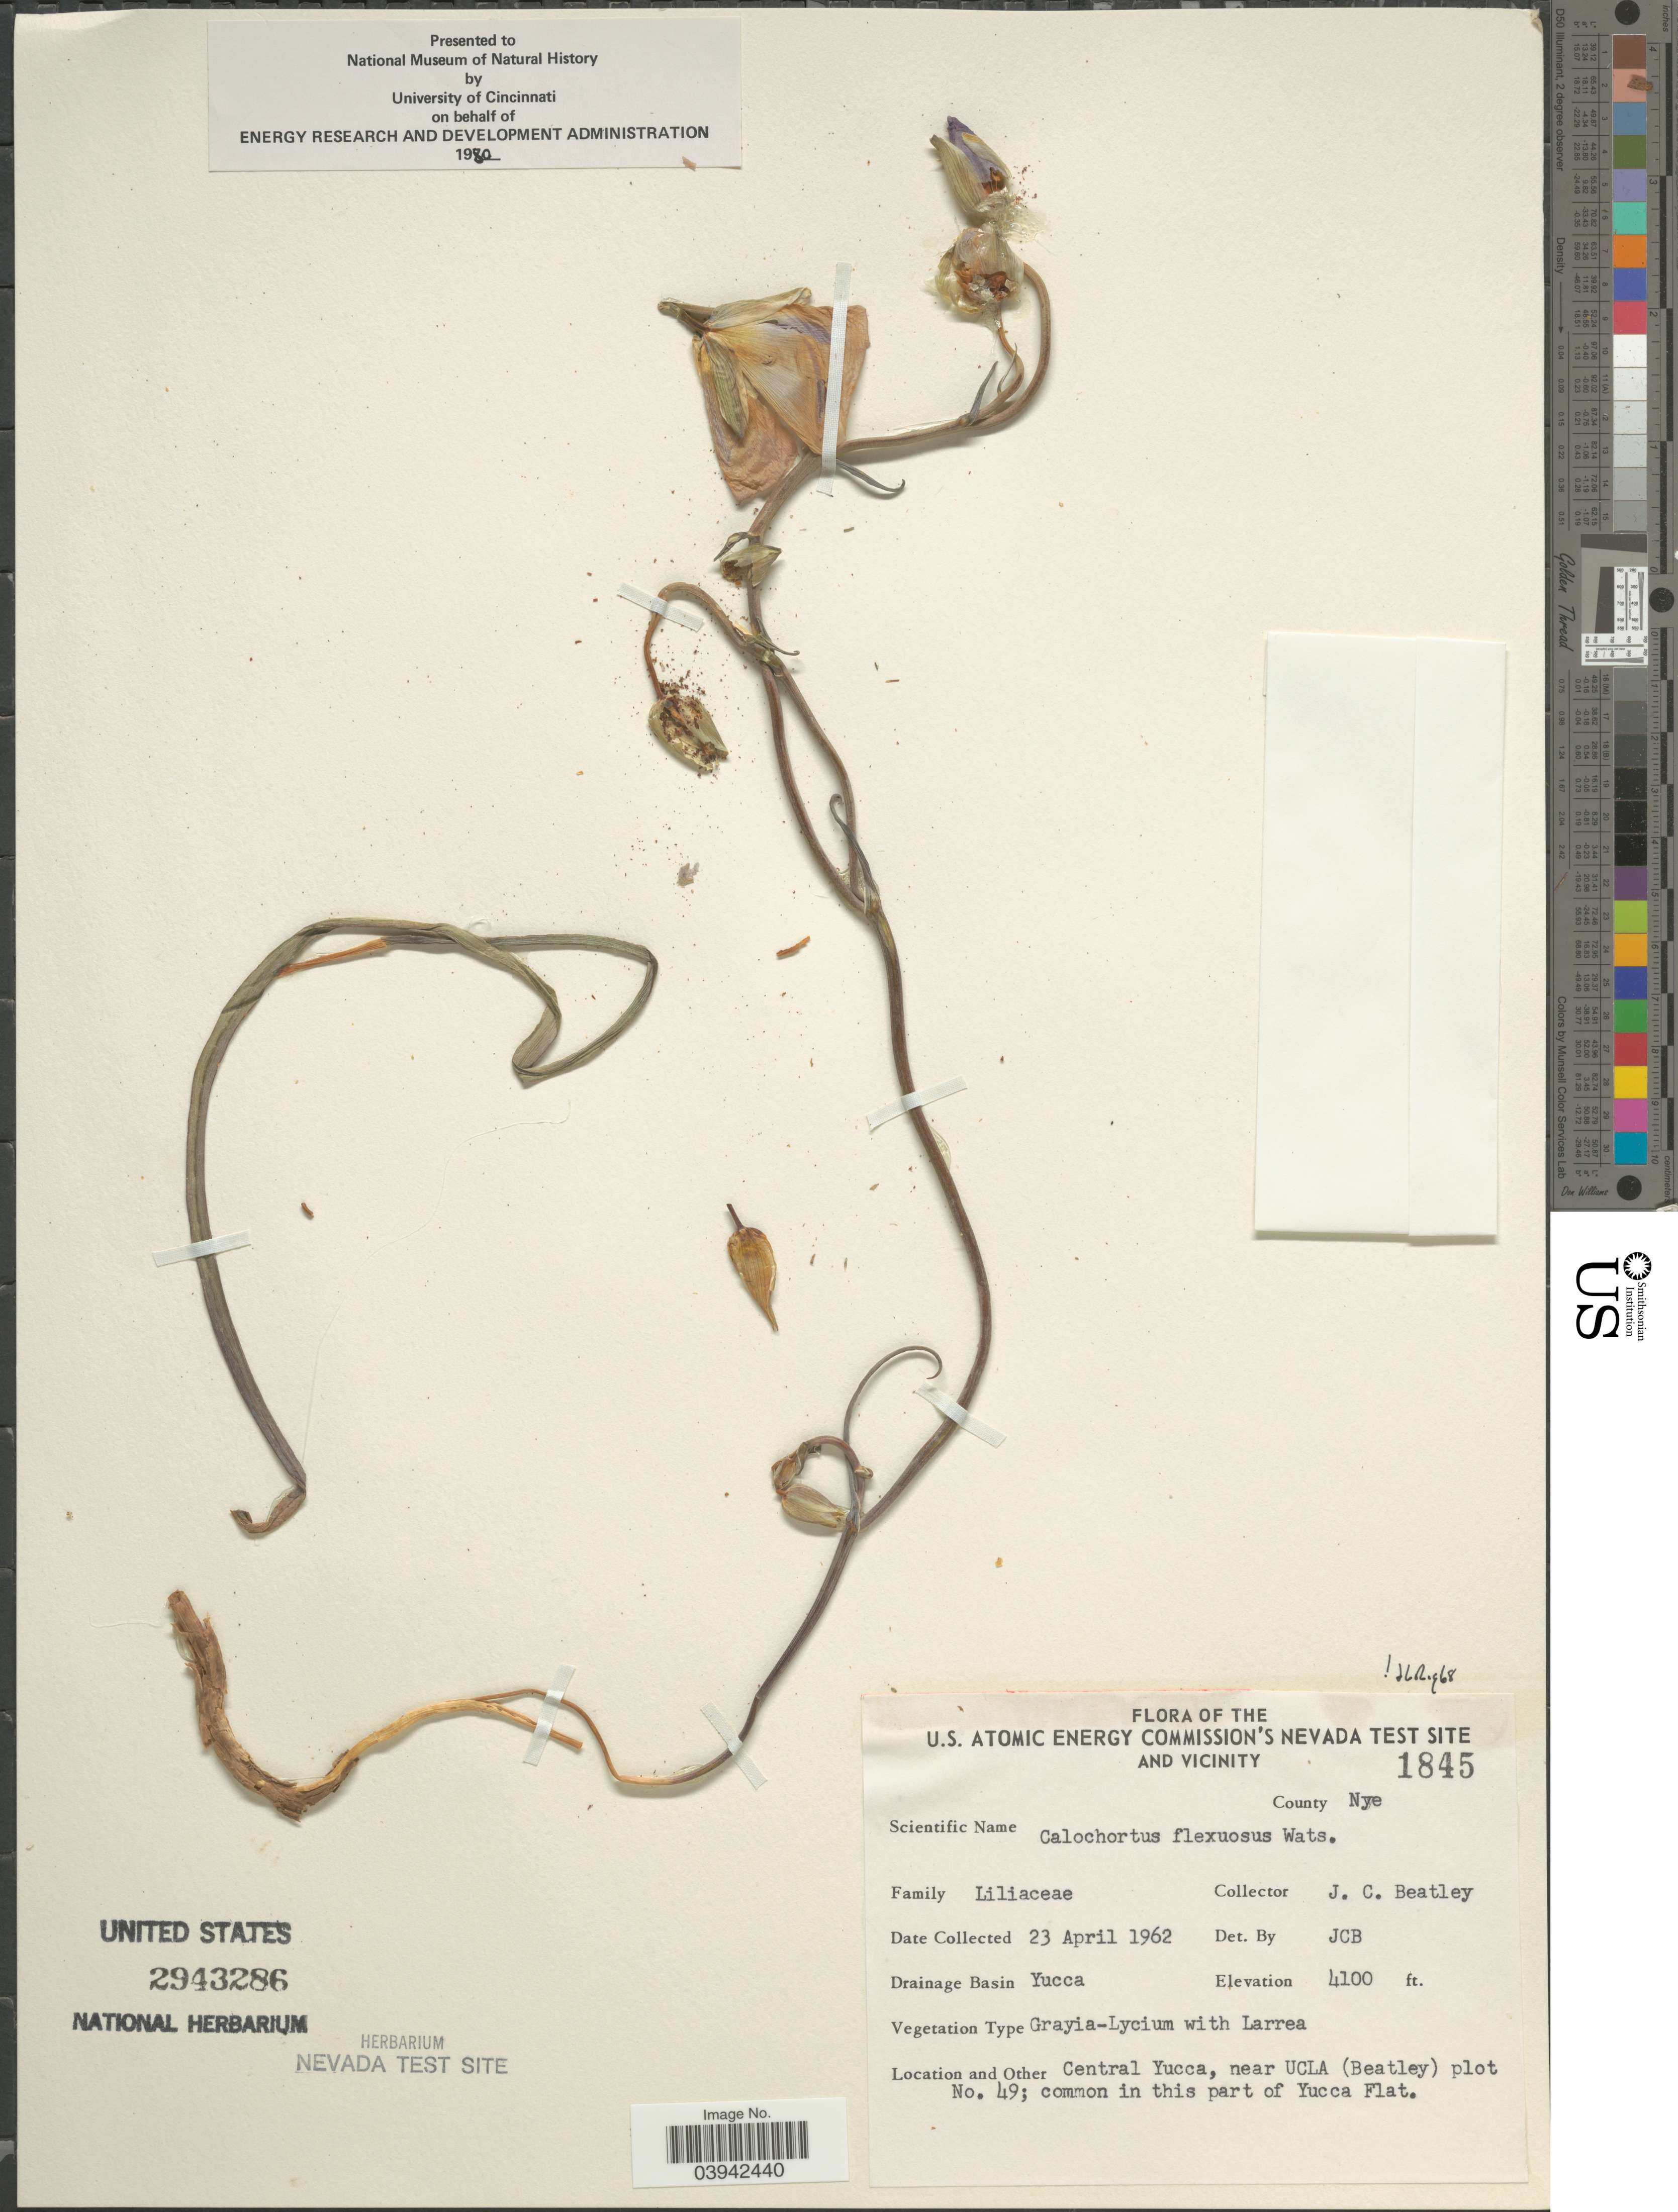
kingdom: Plantae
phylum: Tracheophyta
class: Liliopsida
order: Liliales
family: Liliaceae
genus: Calochortus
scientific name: Calochortus flexuosus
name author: S. Watson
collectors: J. C. Beatley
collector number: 1845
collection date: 1962-04-23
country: United States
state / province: Nevada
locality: The U.S. Atomic Energy Commission's Nevada Test Site and Vicinity. County Nye. Drainage Basin Yucca. Central Yucca, near UCLA (Beatley) plot No. 49.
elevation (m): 1250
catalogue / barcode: US 2943286